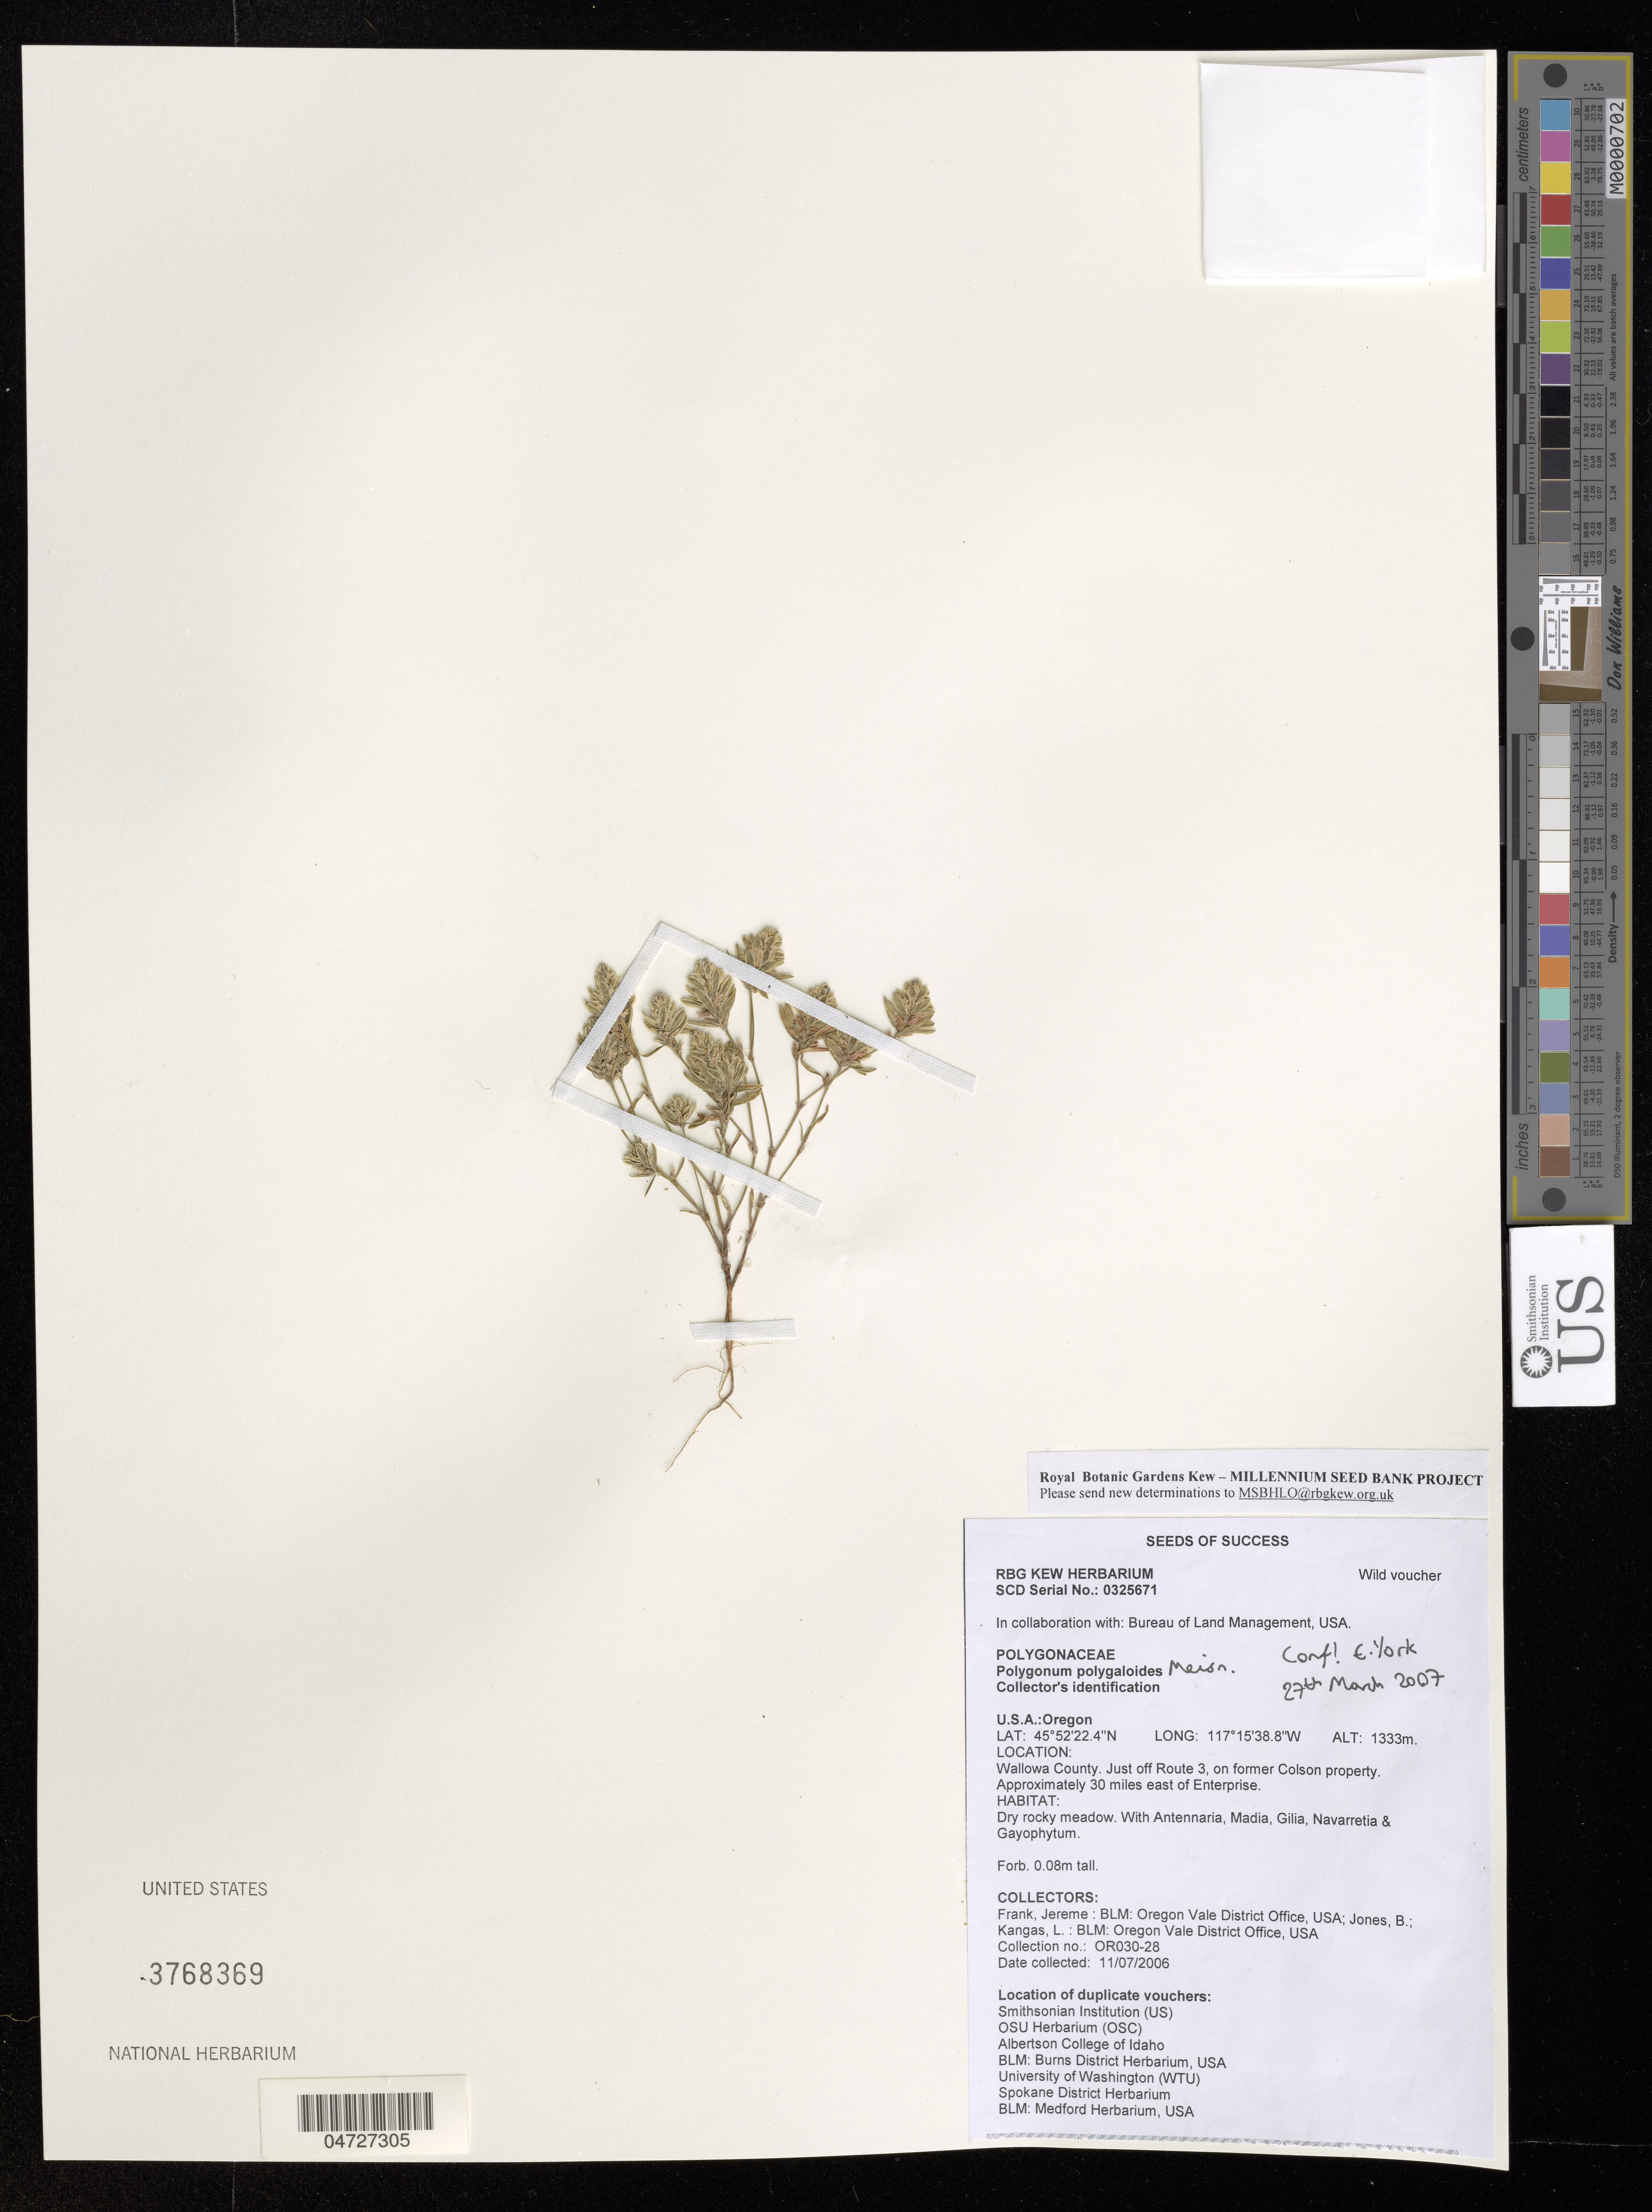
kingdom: Plantae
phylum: Tracheophyta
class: Magnoliopsida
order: Caryophyllales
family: Polygonaceae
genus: Polygonum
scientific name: Polygonum polygaloides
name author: Meisn.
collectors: J. Frank, B. Jones & L. Kangas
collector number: OR030-28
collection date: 2006-07-11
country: United States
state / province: Oregon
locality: Wallowa County. Just off Route 3, on former Colson property. Approximately 30 miles east of Enterprise.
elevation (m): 1333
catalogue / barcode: US 3768369